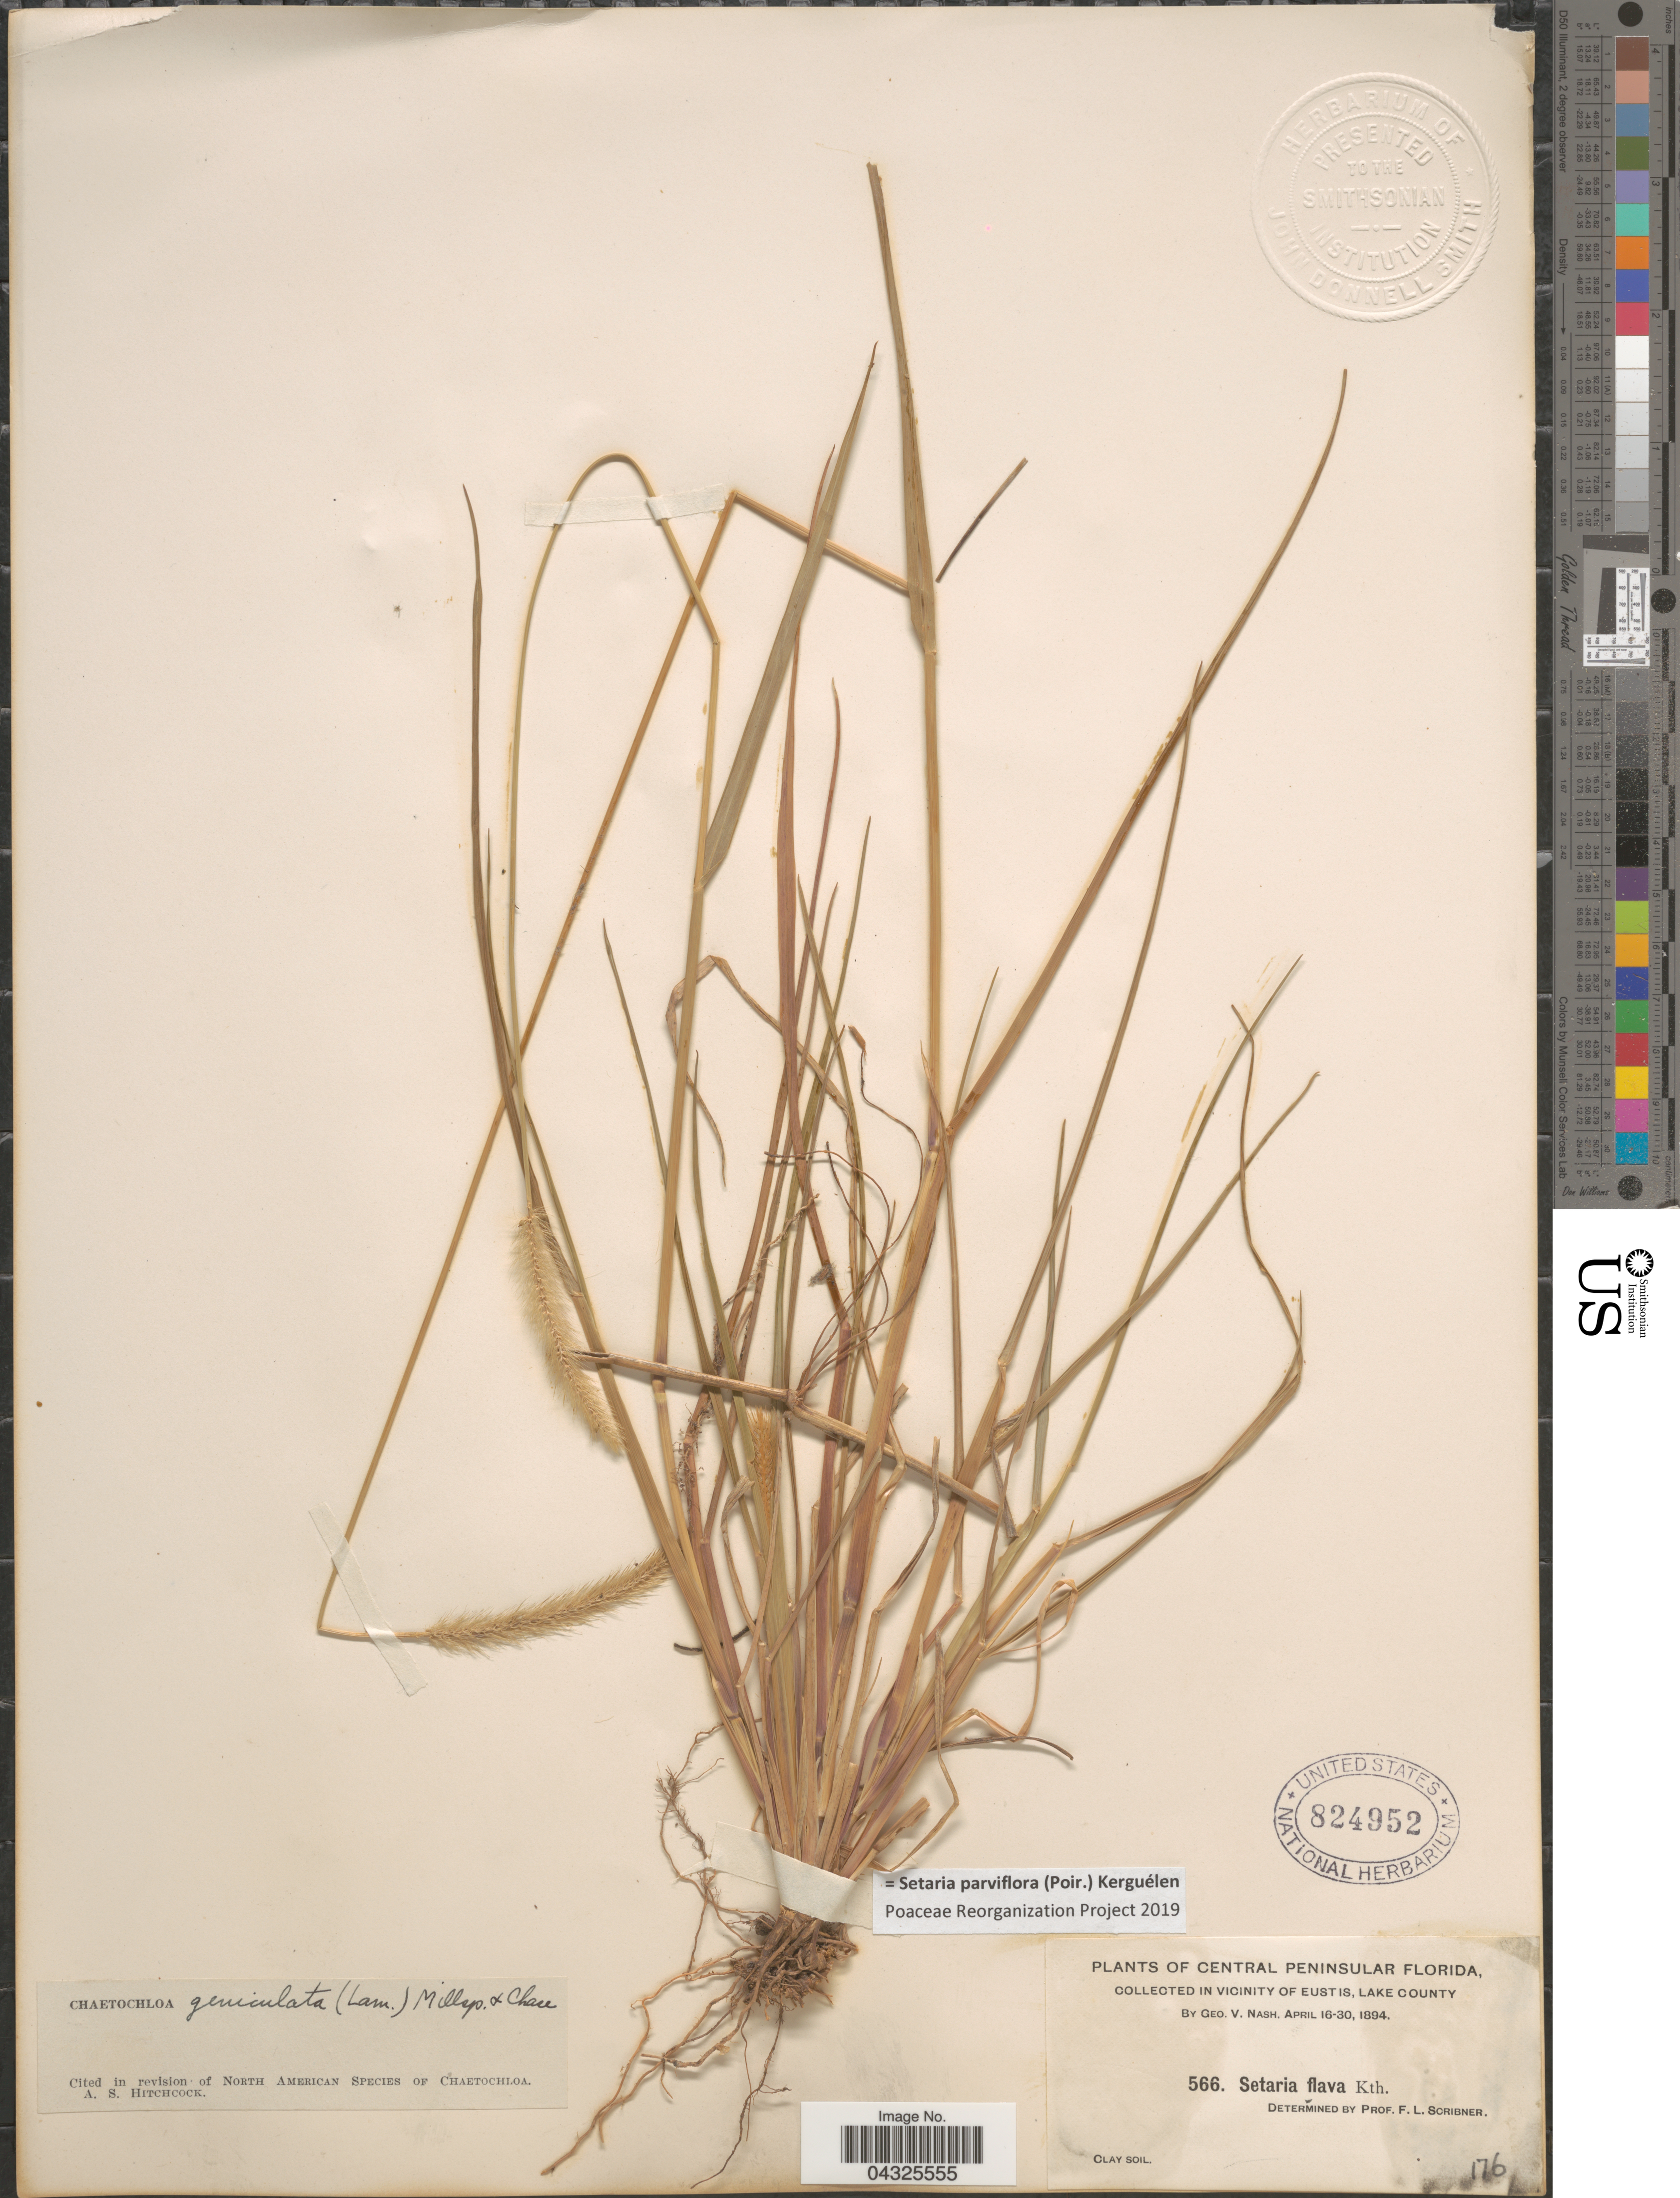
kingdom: Plantae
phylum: Tracheophyta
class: Liliopsida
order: Poales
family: Poaceae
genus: Setaria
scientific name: Setaria parviflora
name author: (Poir.) Kerguélen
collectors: G. V. Nash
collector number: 566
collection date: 1894-04-16/1894-04-30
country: United States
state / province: Florida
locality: Central Peninsular Florida. In vicinity of Eustis, Lake County.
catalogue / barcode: US 824952